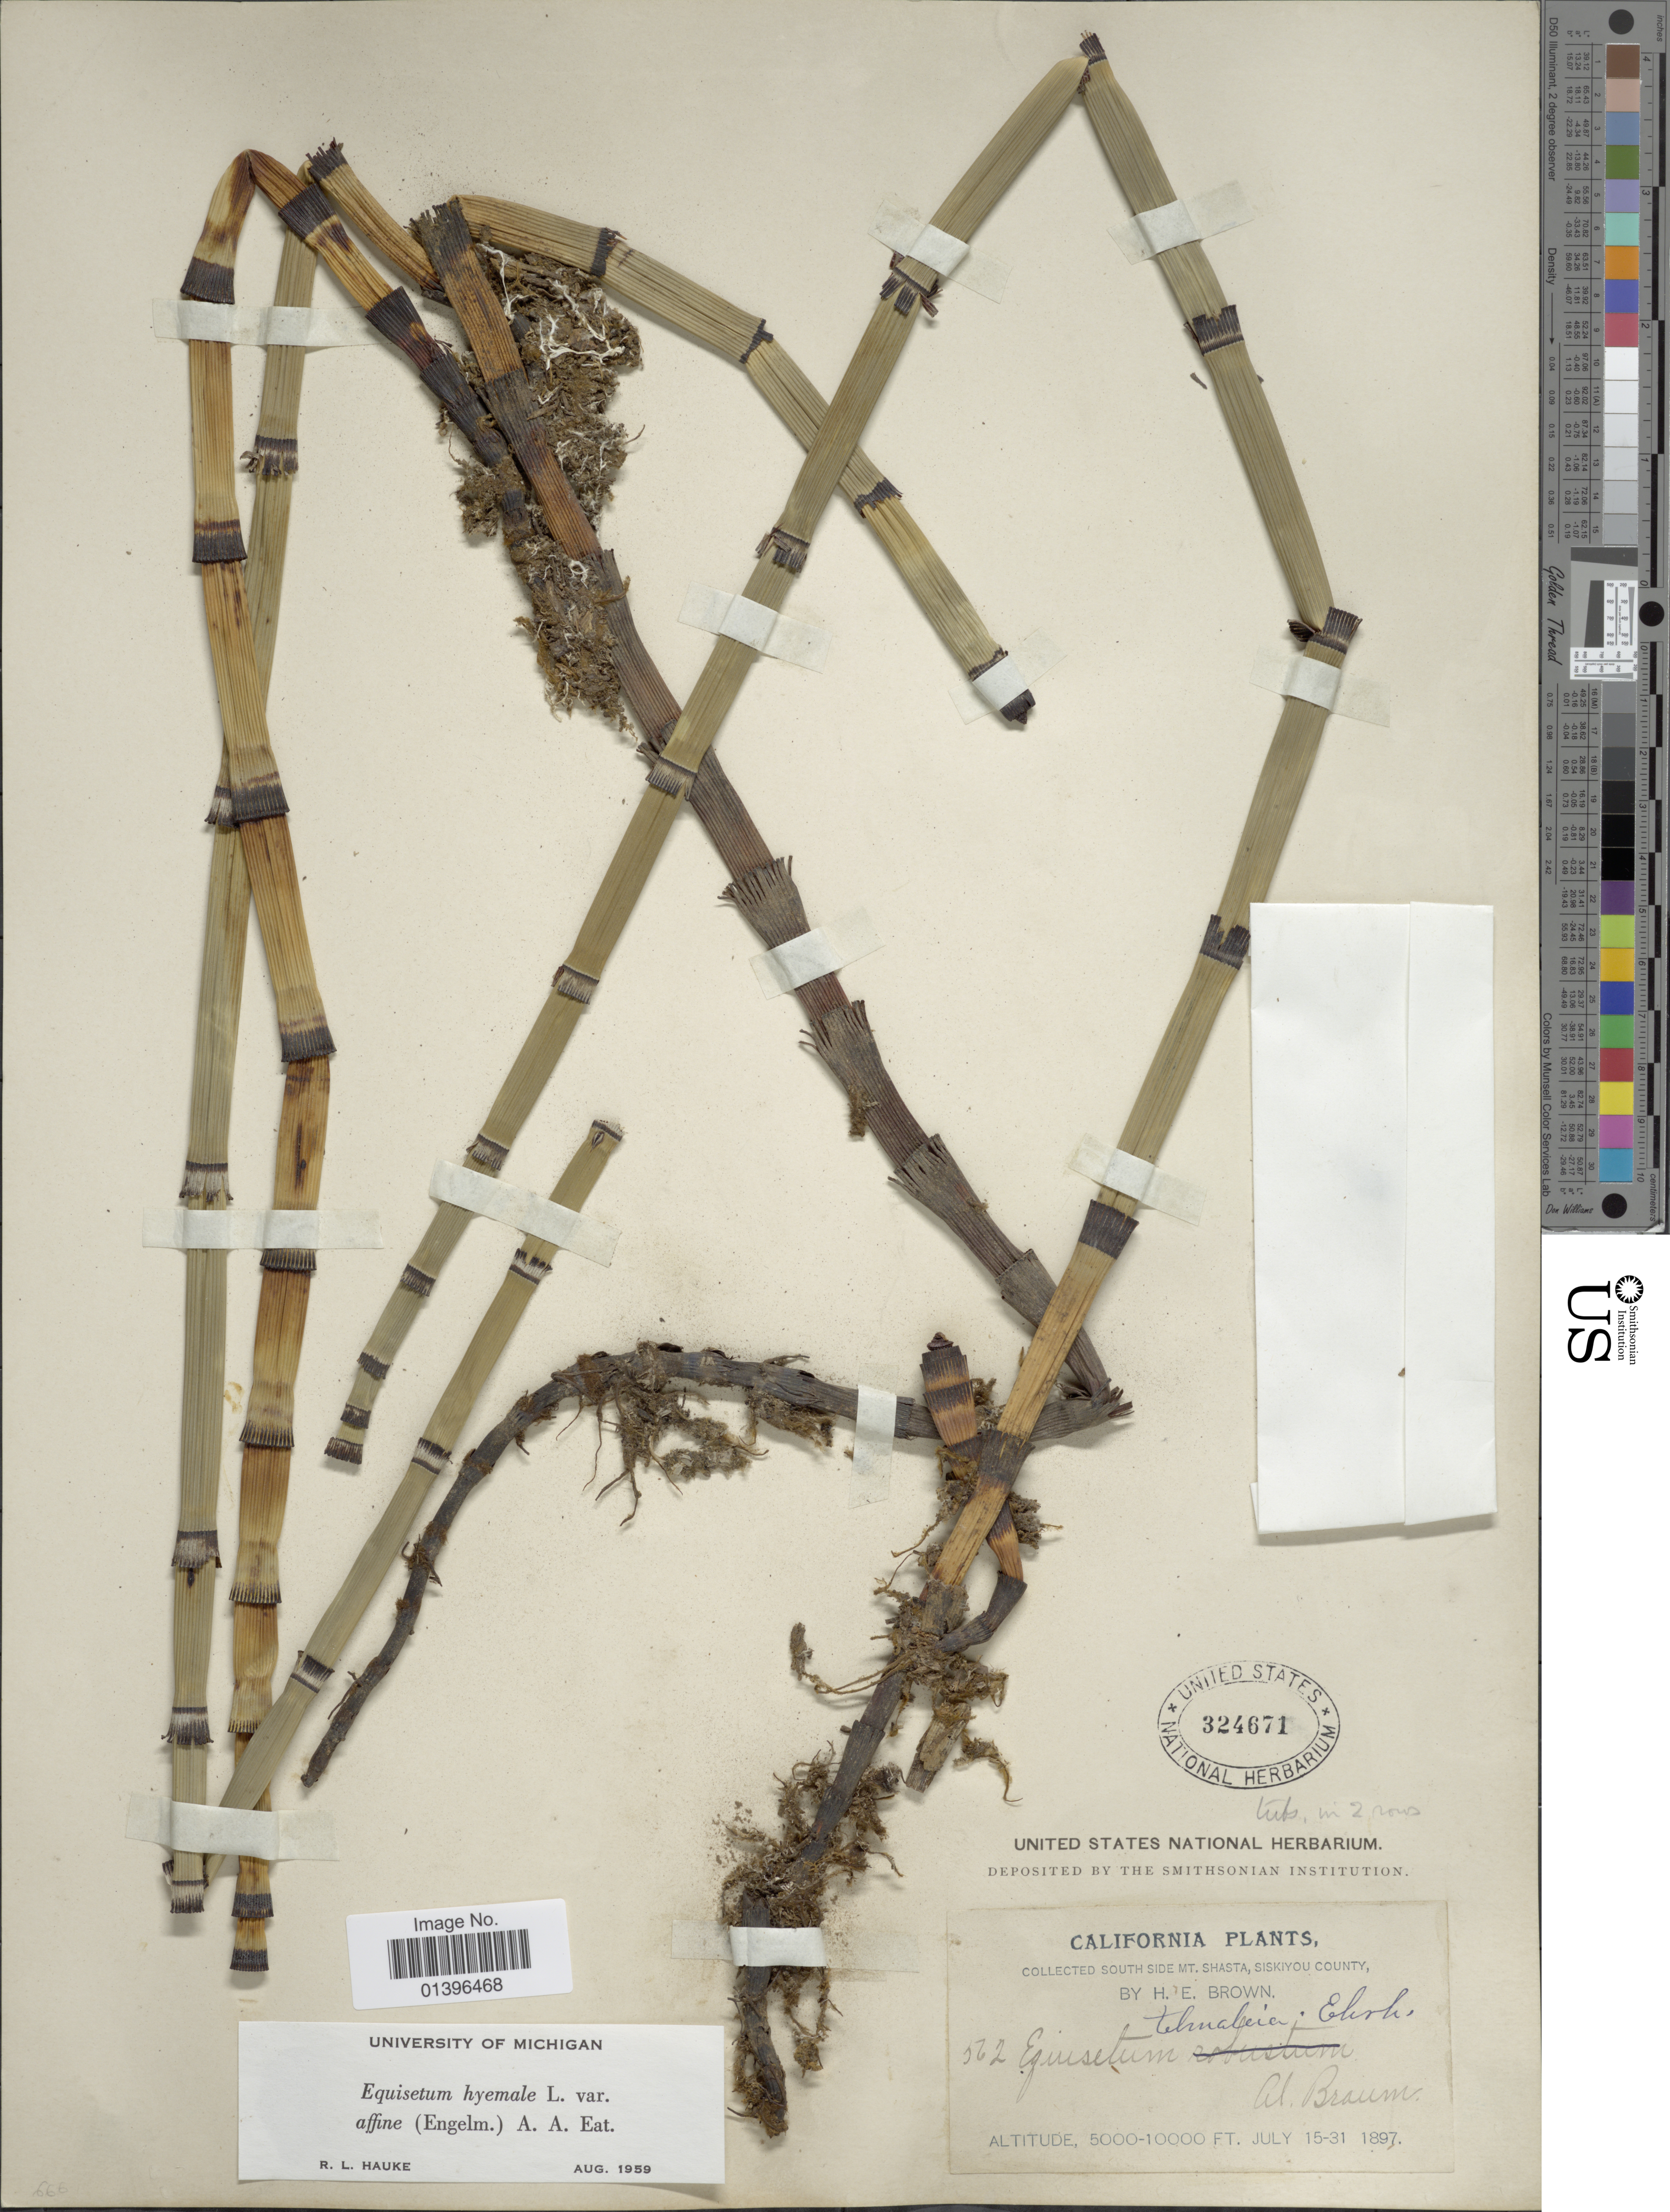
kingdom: Plantae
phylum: Tracheophyta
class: Polypodiopsida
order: Equisetales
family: Equisetaceae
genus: Equisetum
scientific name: Equisetum hyemale var. affine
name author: (Engelm.) A.A. Eaton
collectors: H. E. Brown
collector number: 562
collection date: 1897-07-15/1897-07-31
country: United States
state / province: California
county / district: Siskiyou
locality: South side Mt. Shasta, Siskiyou County.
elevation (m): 1524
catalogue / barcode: US 324671